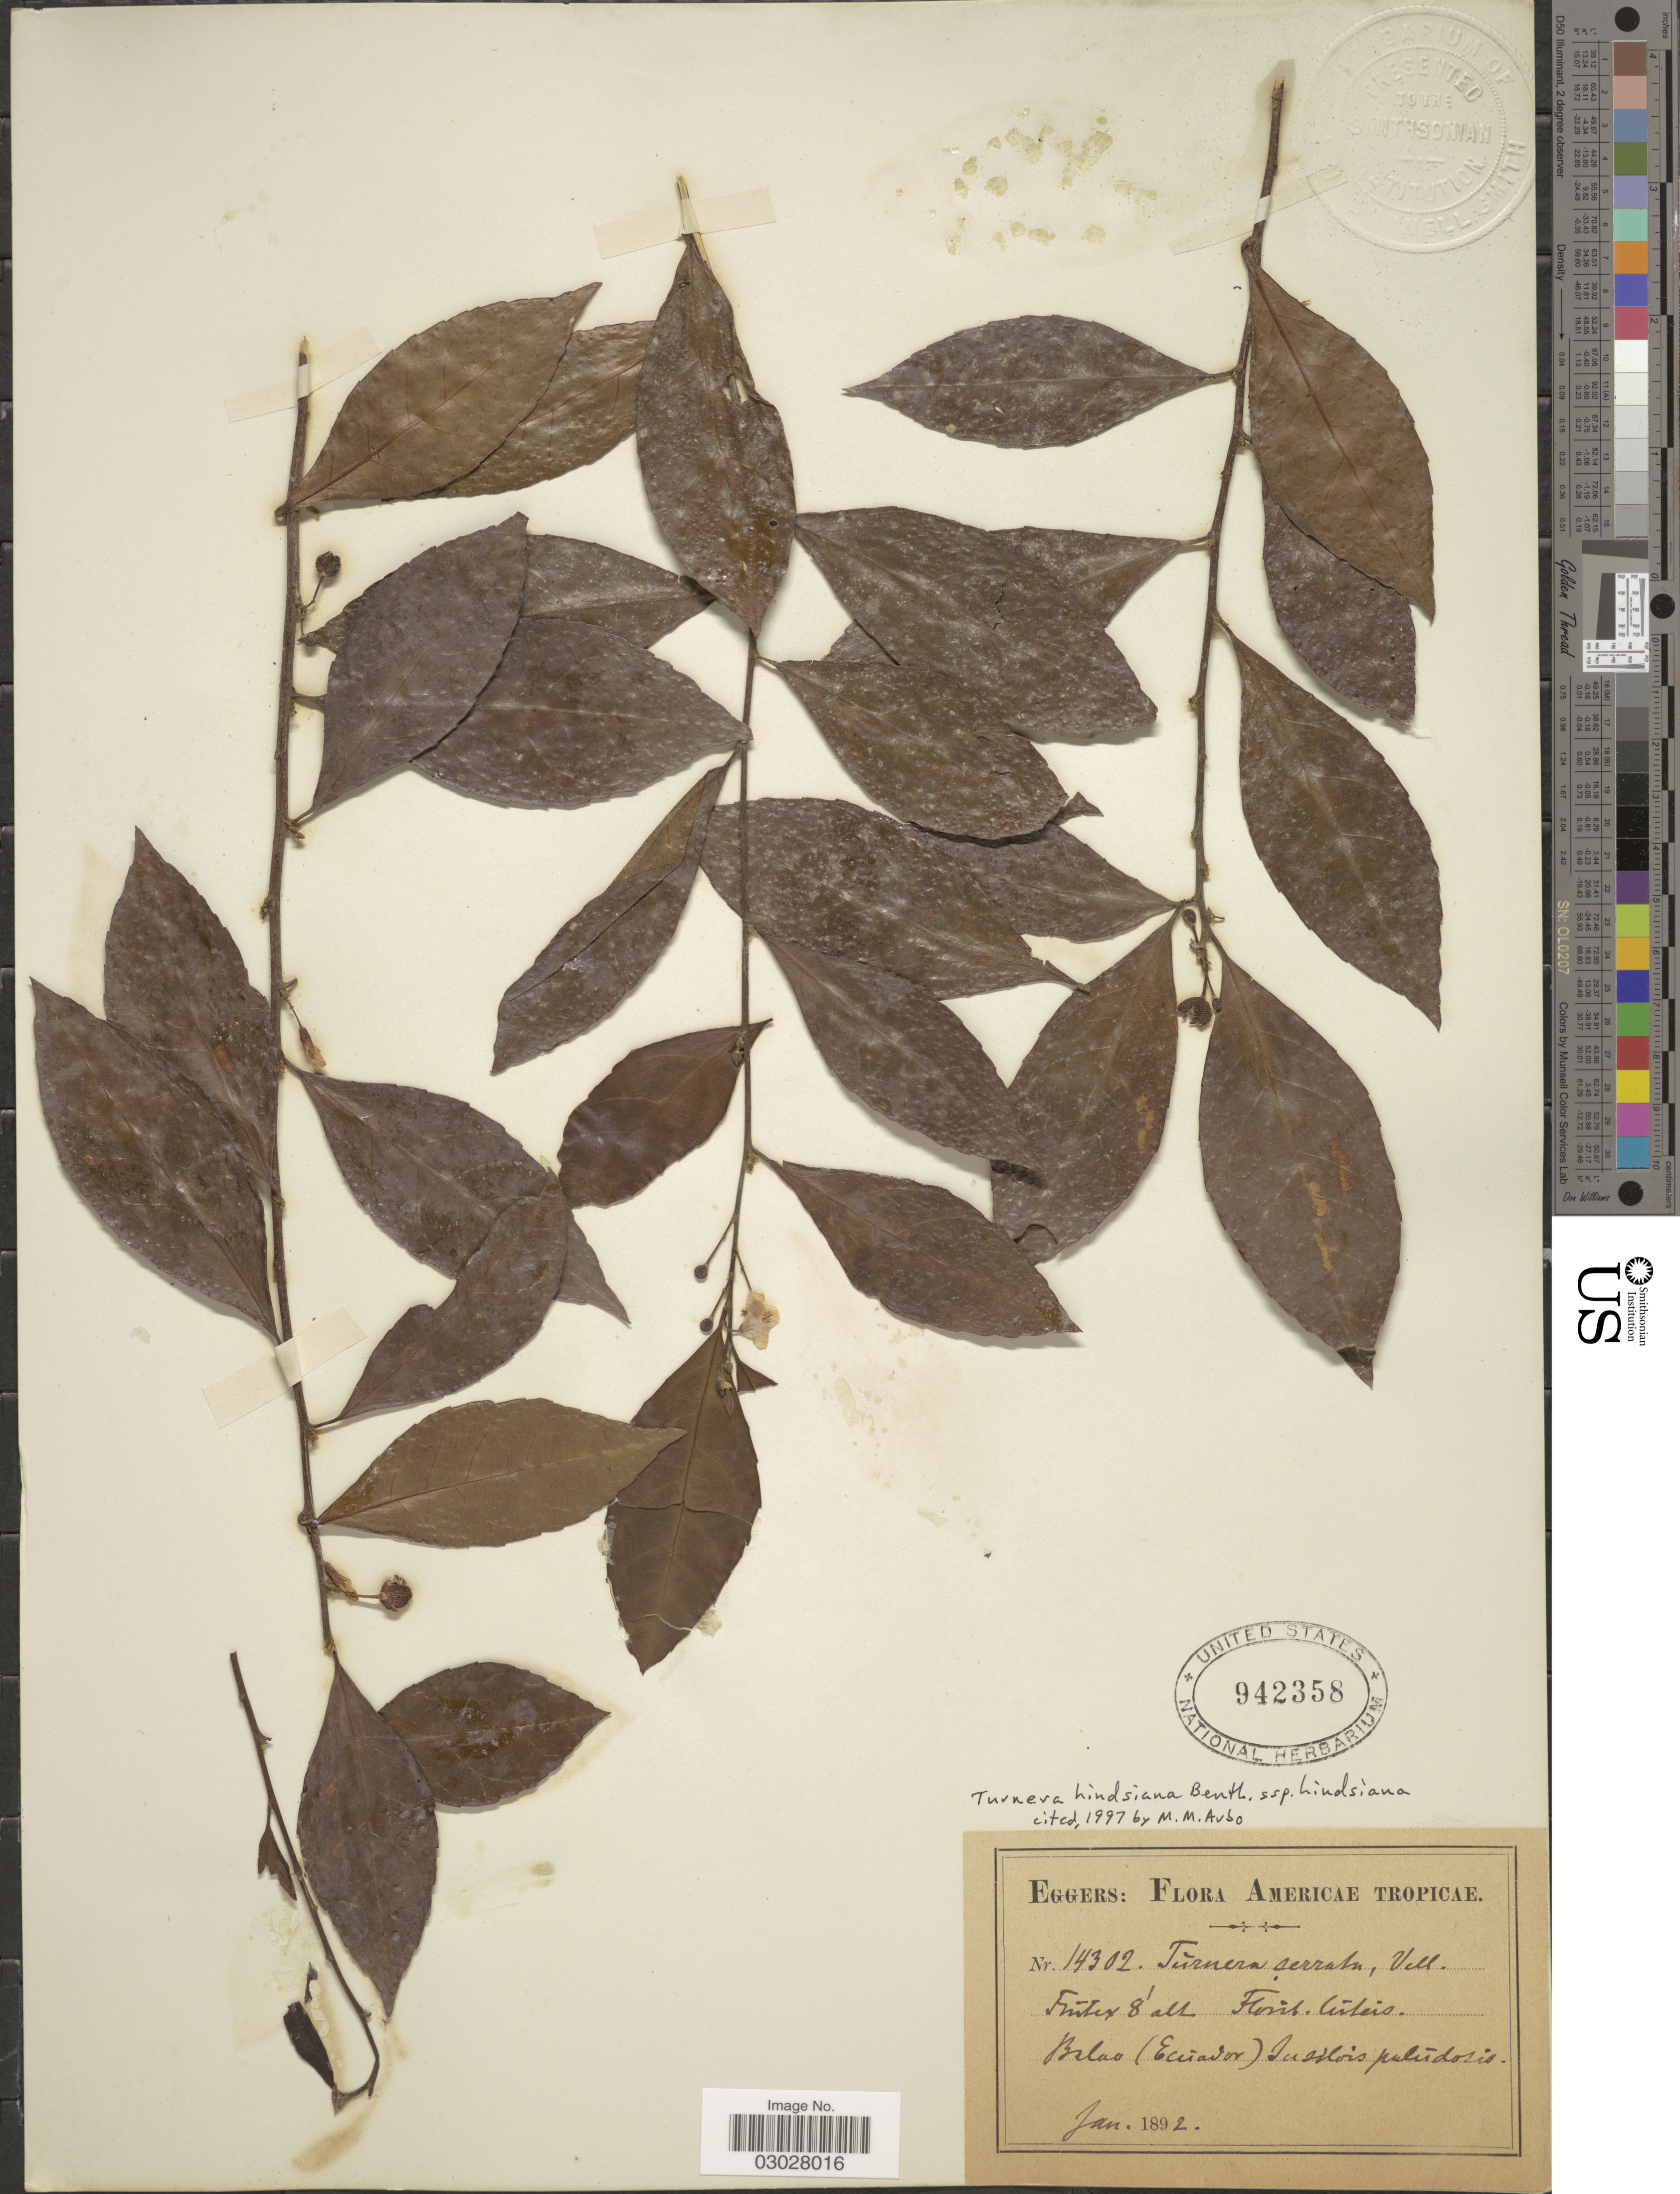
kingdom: Plantae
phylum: Tracheophyta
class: Magnoliopsida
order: Malpighiales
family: Turneraceae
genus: Turnera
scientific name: Turnera hindsiana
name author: Benth.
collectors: -. Eggers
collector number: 14302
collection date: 1892-01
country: Ecuador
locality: Bilao.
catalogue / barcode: US 942358